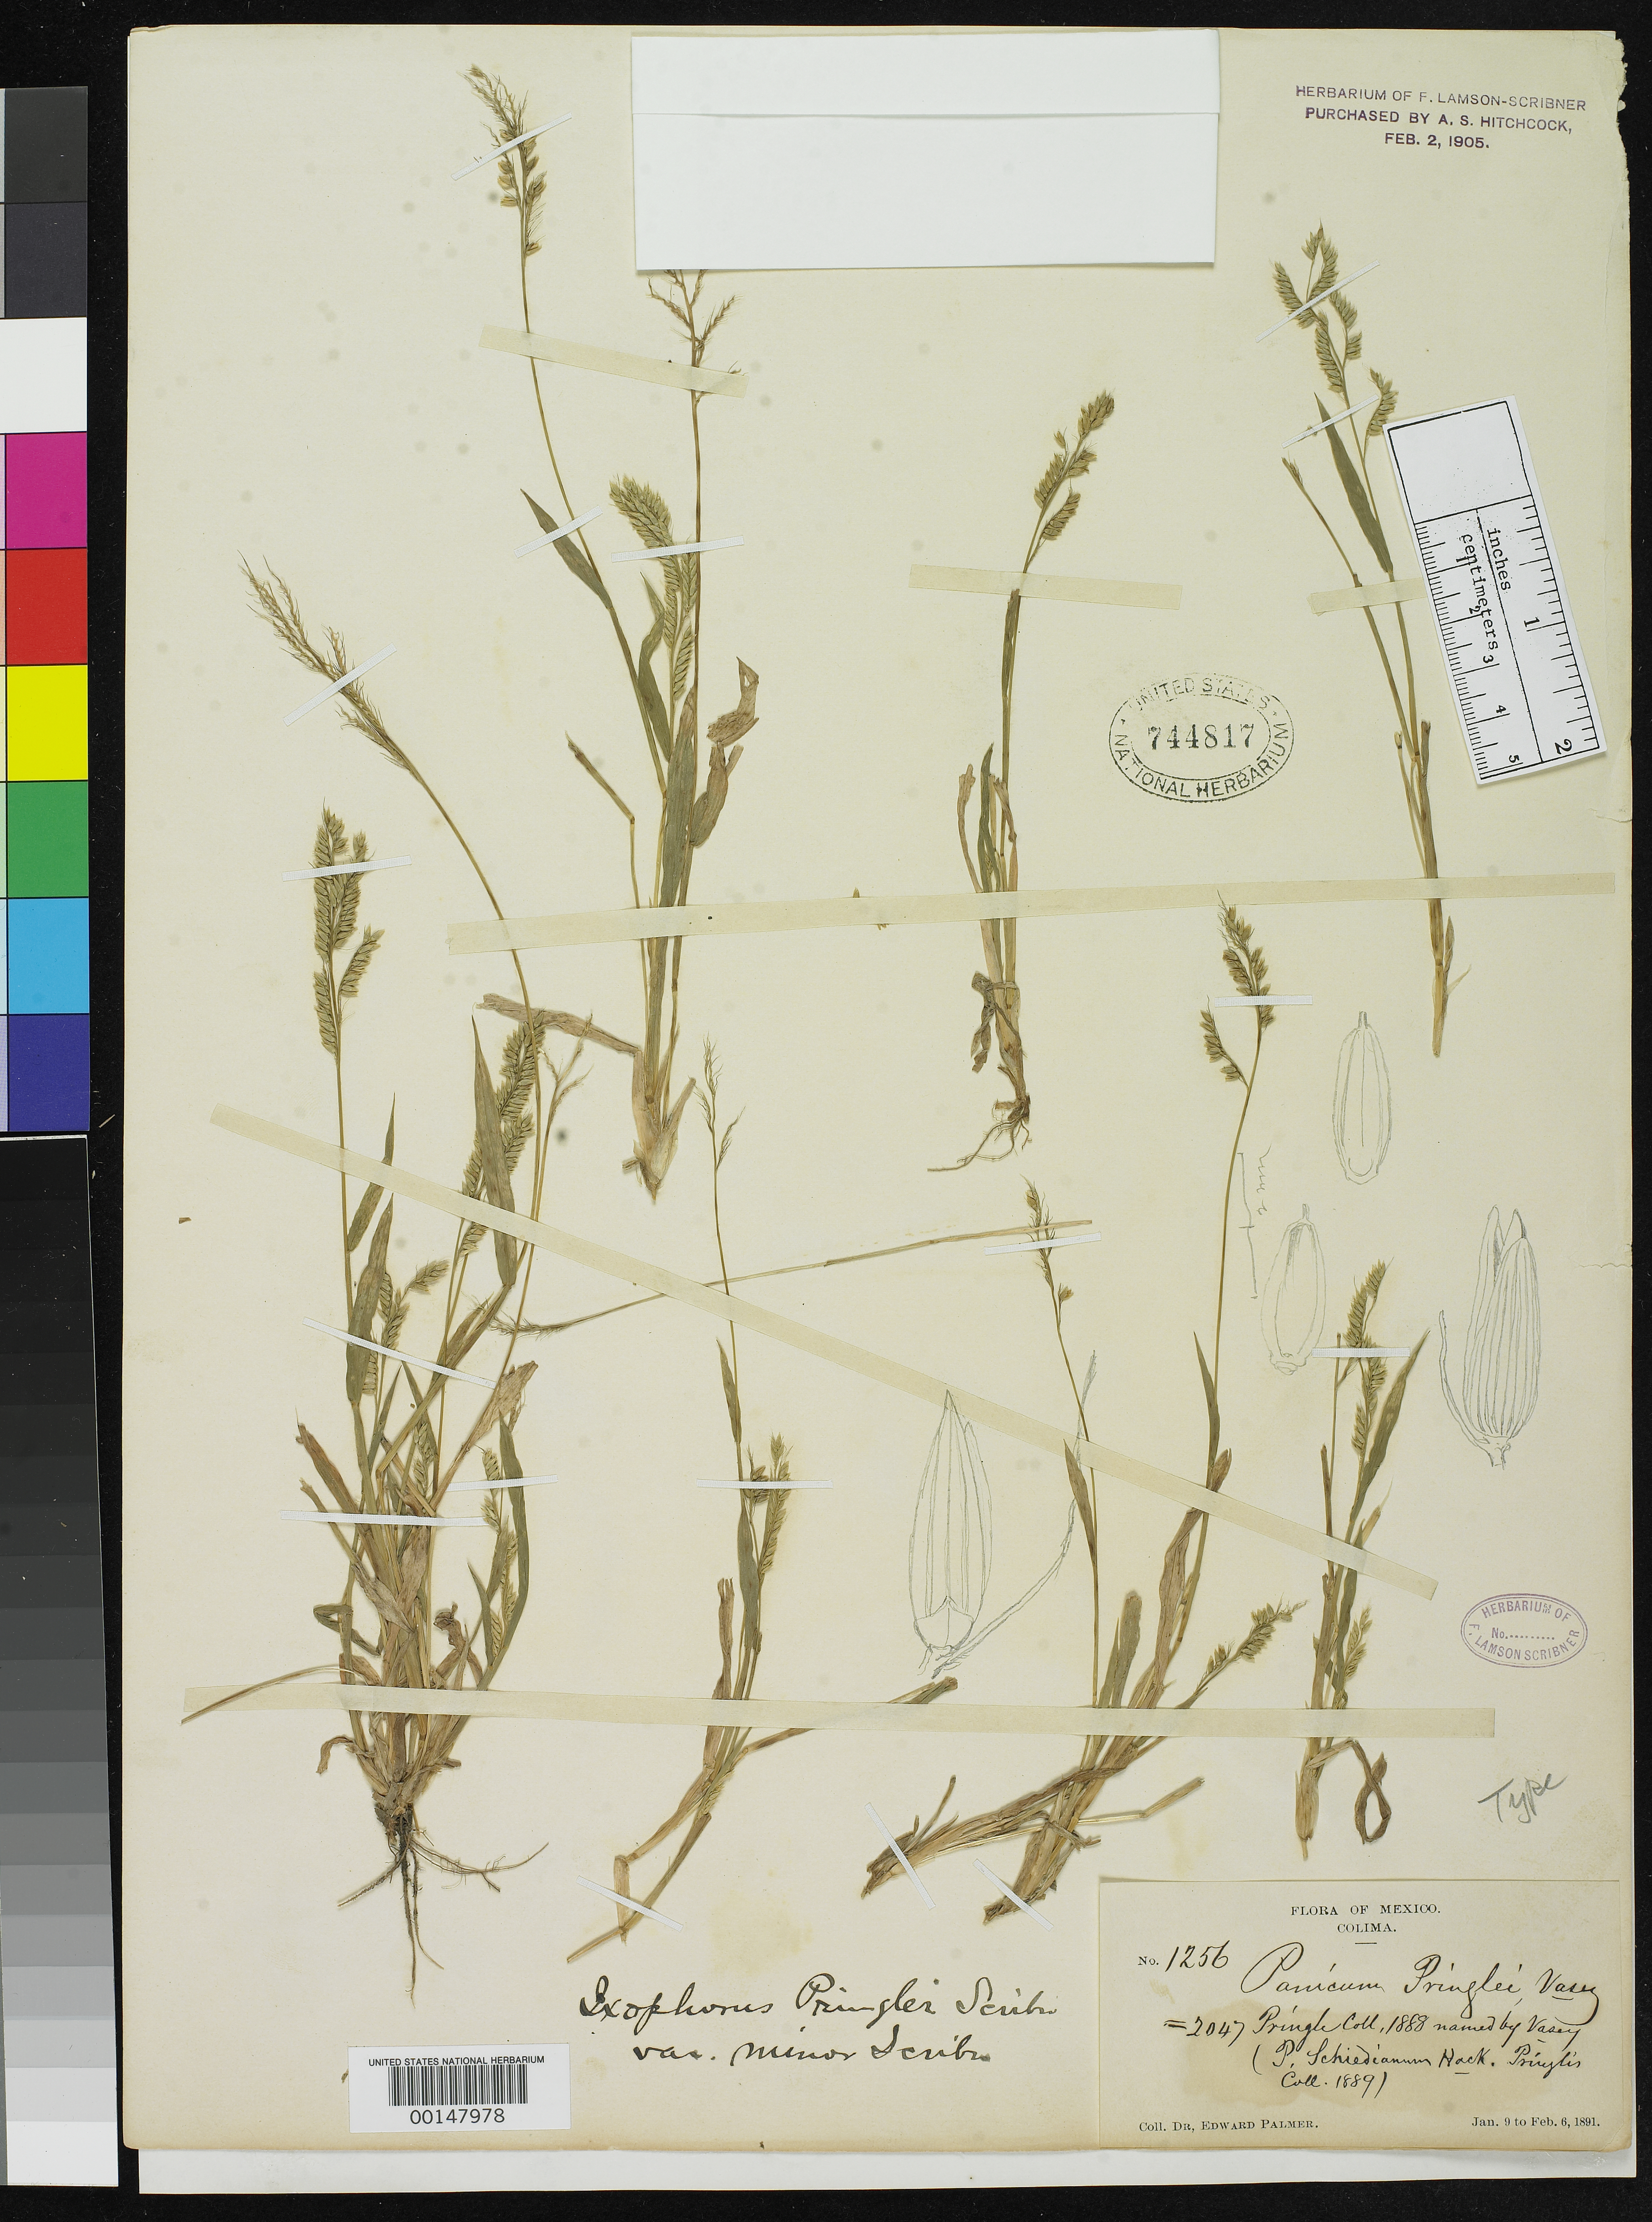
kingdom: Plantae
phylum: Tracheophyta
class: Liliopsida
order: Poales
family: Poaceae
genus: Panicum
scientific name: Panicum pringlei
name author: Vasey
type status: Syntype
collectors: E. Palmer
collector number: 1256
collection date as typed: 09 Jan 1891 to 06 Feb 1891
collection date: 1891-01-09/1891-02-06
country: Mexico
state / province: Colima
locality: Colima.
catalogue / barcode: US 744817